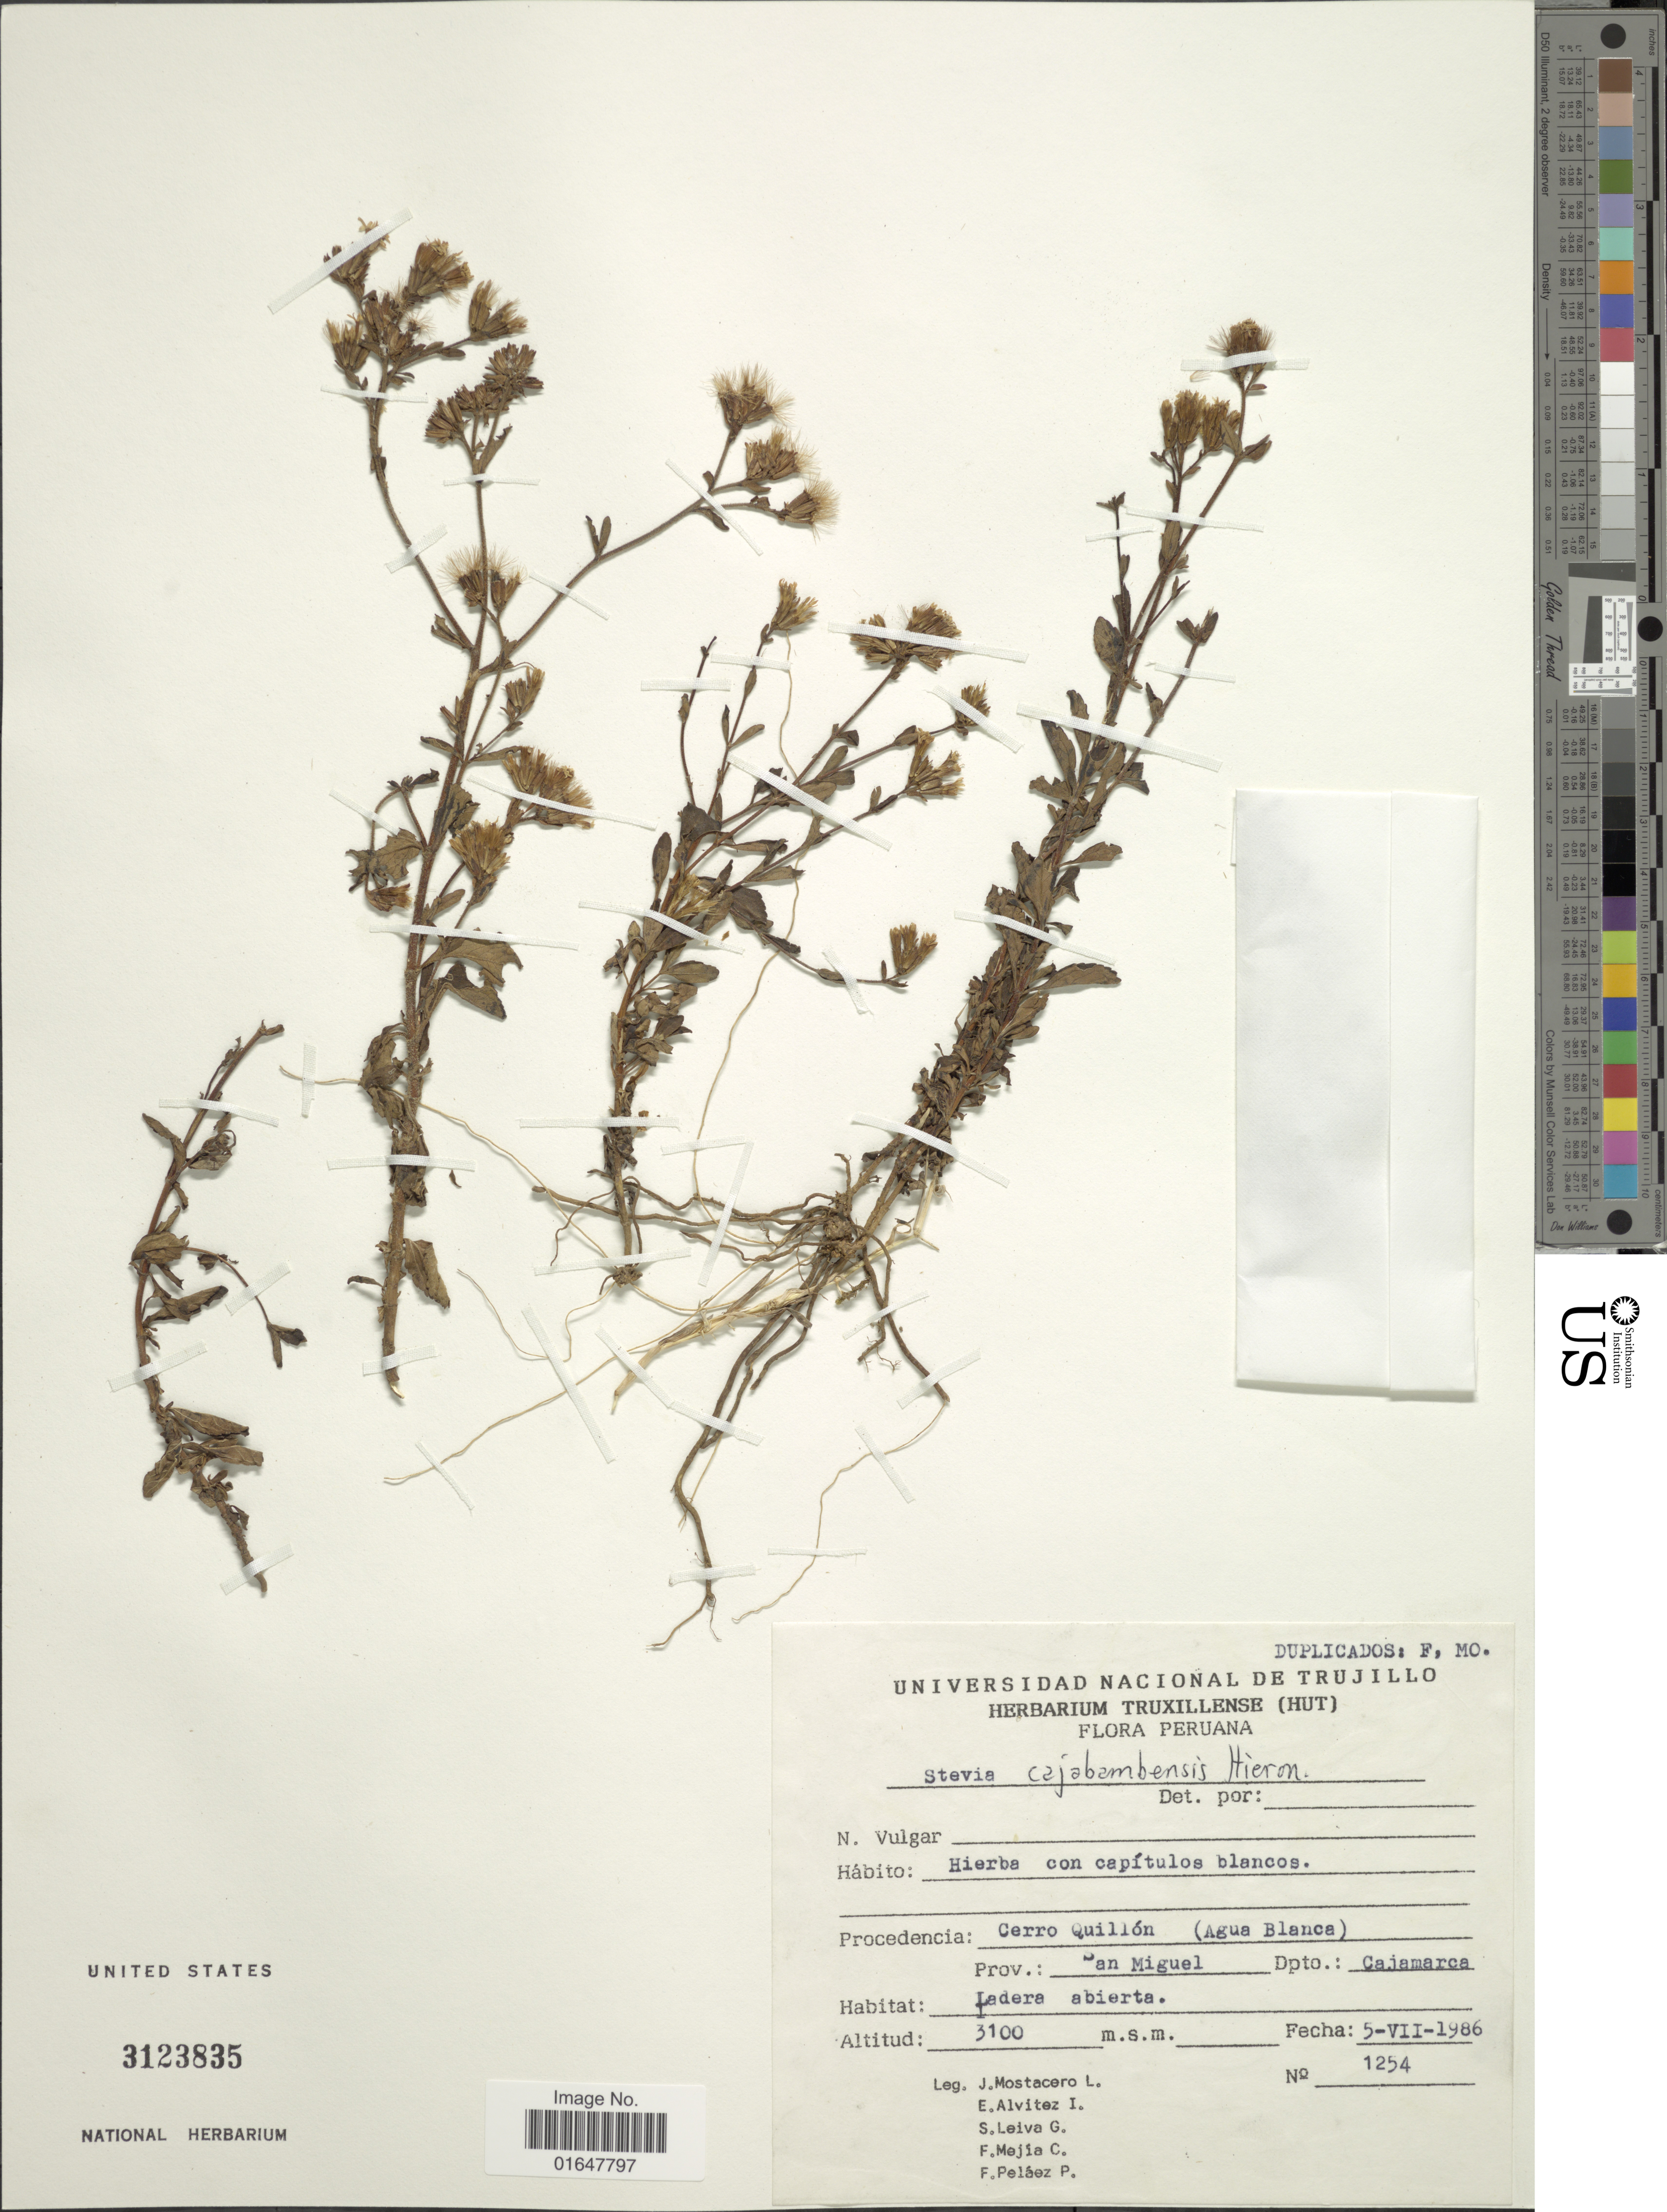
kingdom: Plantae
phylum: Tracheophyta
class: Magnoliopsida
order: Asterales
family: Asteraceae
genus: Stevia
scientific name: Stevia cajabambensis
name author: Hieron. in Urb.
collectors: J. Mostacero L., E. Alvitez I., S. Leiva G., F. Mejia C. & F. Pelaez P.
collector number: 1254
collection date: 1986-07-05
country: Peru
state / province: Cajamarca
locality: Cerro Quilion (Agua Blanca), Prov. San Miguel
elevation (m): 3100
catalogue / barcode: US 3123835